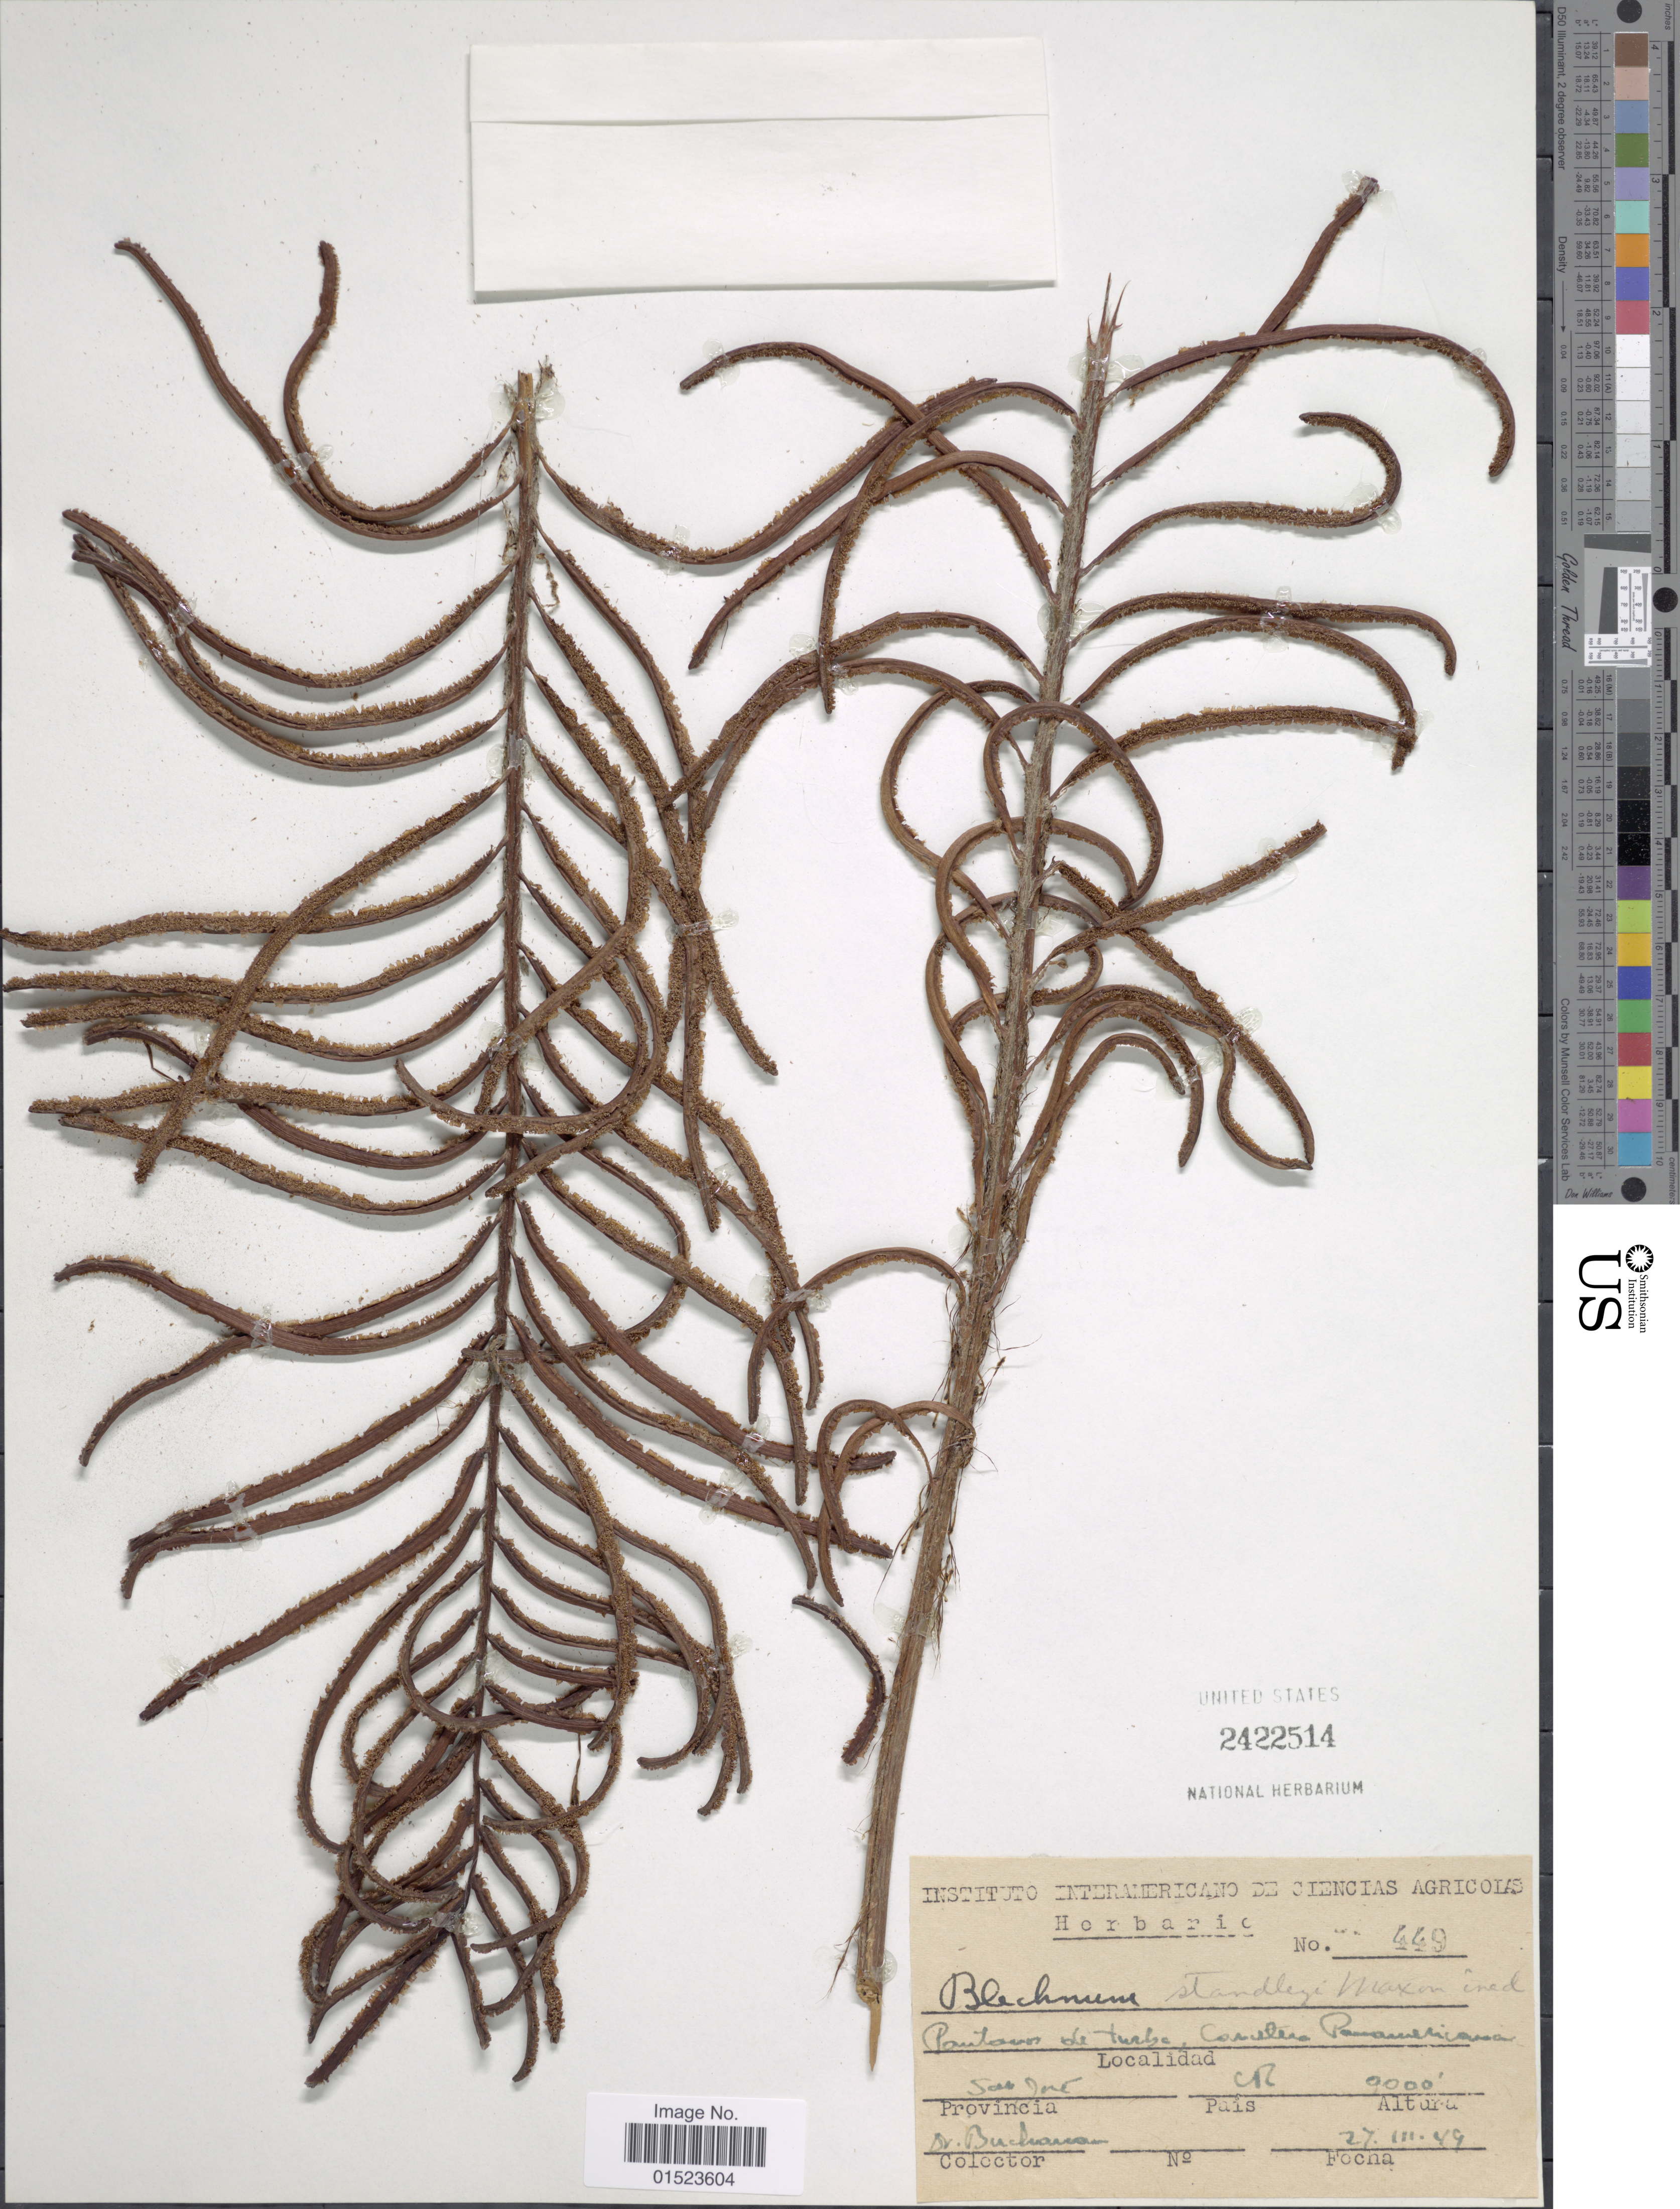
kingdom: Plantae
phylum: Tracheophyta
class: Polypodiopsida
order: Polypodiales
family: Blechnaceae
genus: Blechnum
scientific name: Blechnum auratum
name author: (Fée) R.M. Tryon & Stolze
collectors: Buchanan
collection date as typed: Transcribed d/m/y: 27/3/49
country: Costa Rica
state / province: San José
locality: Pantanos de turba, corutera Panamerican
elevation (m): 2743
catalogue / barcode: US 2422514